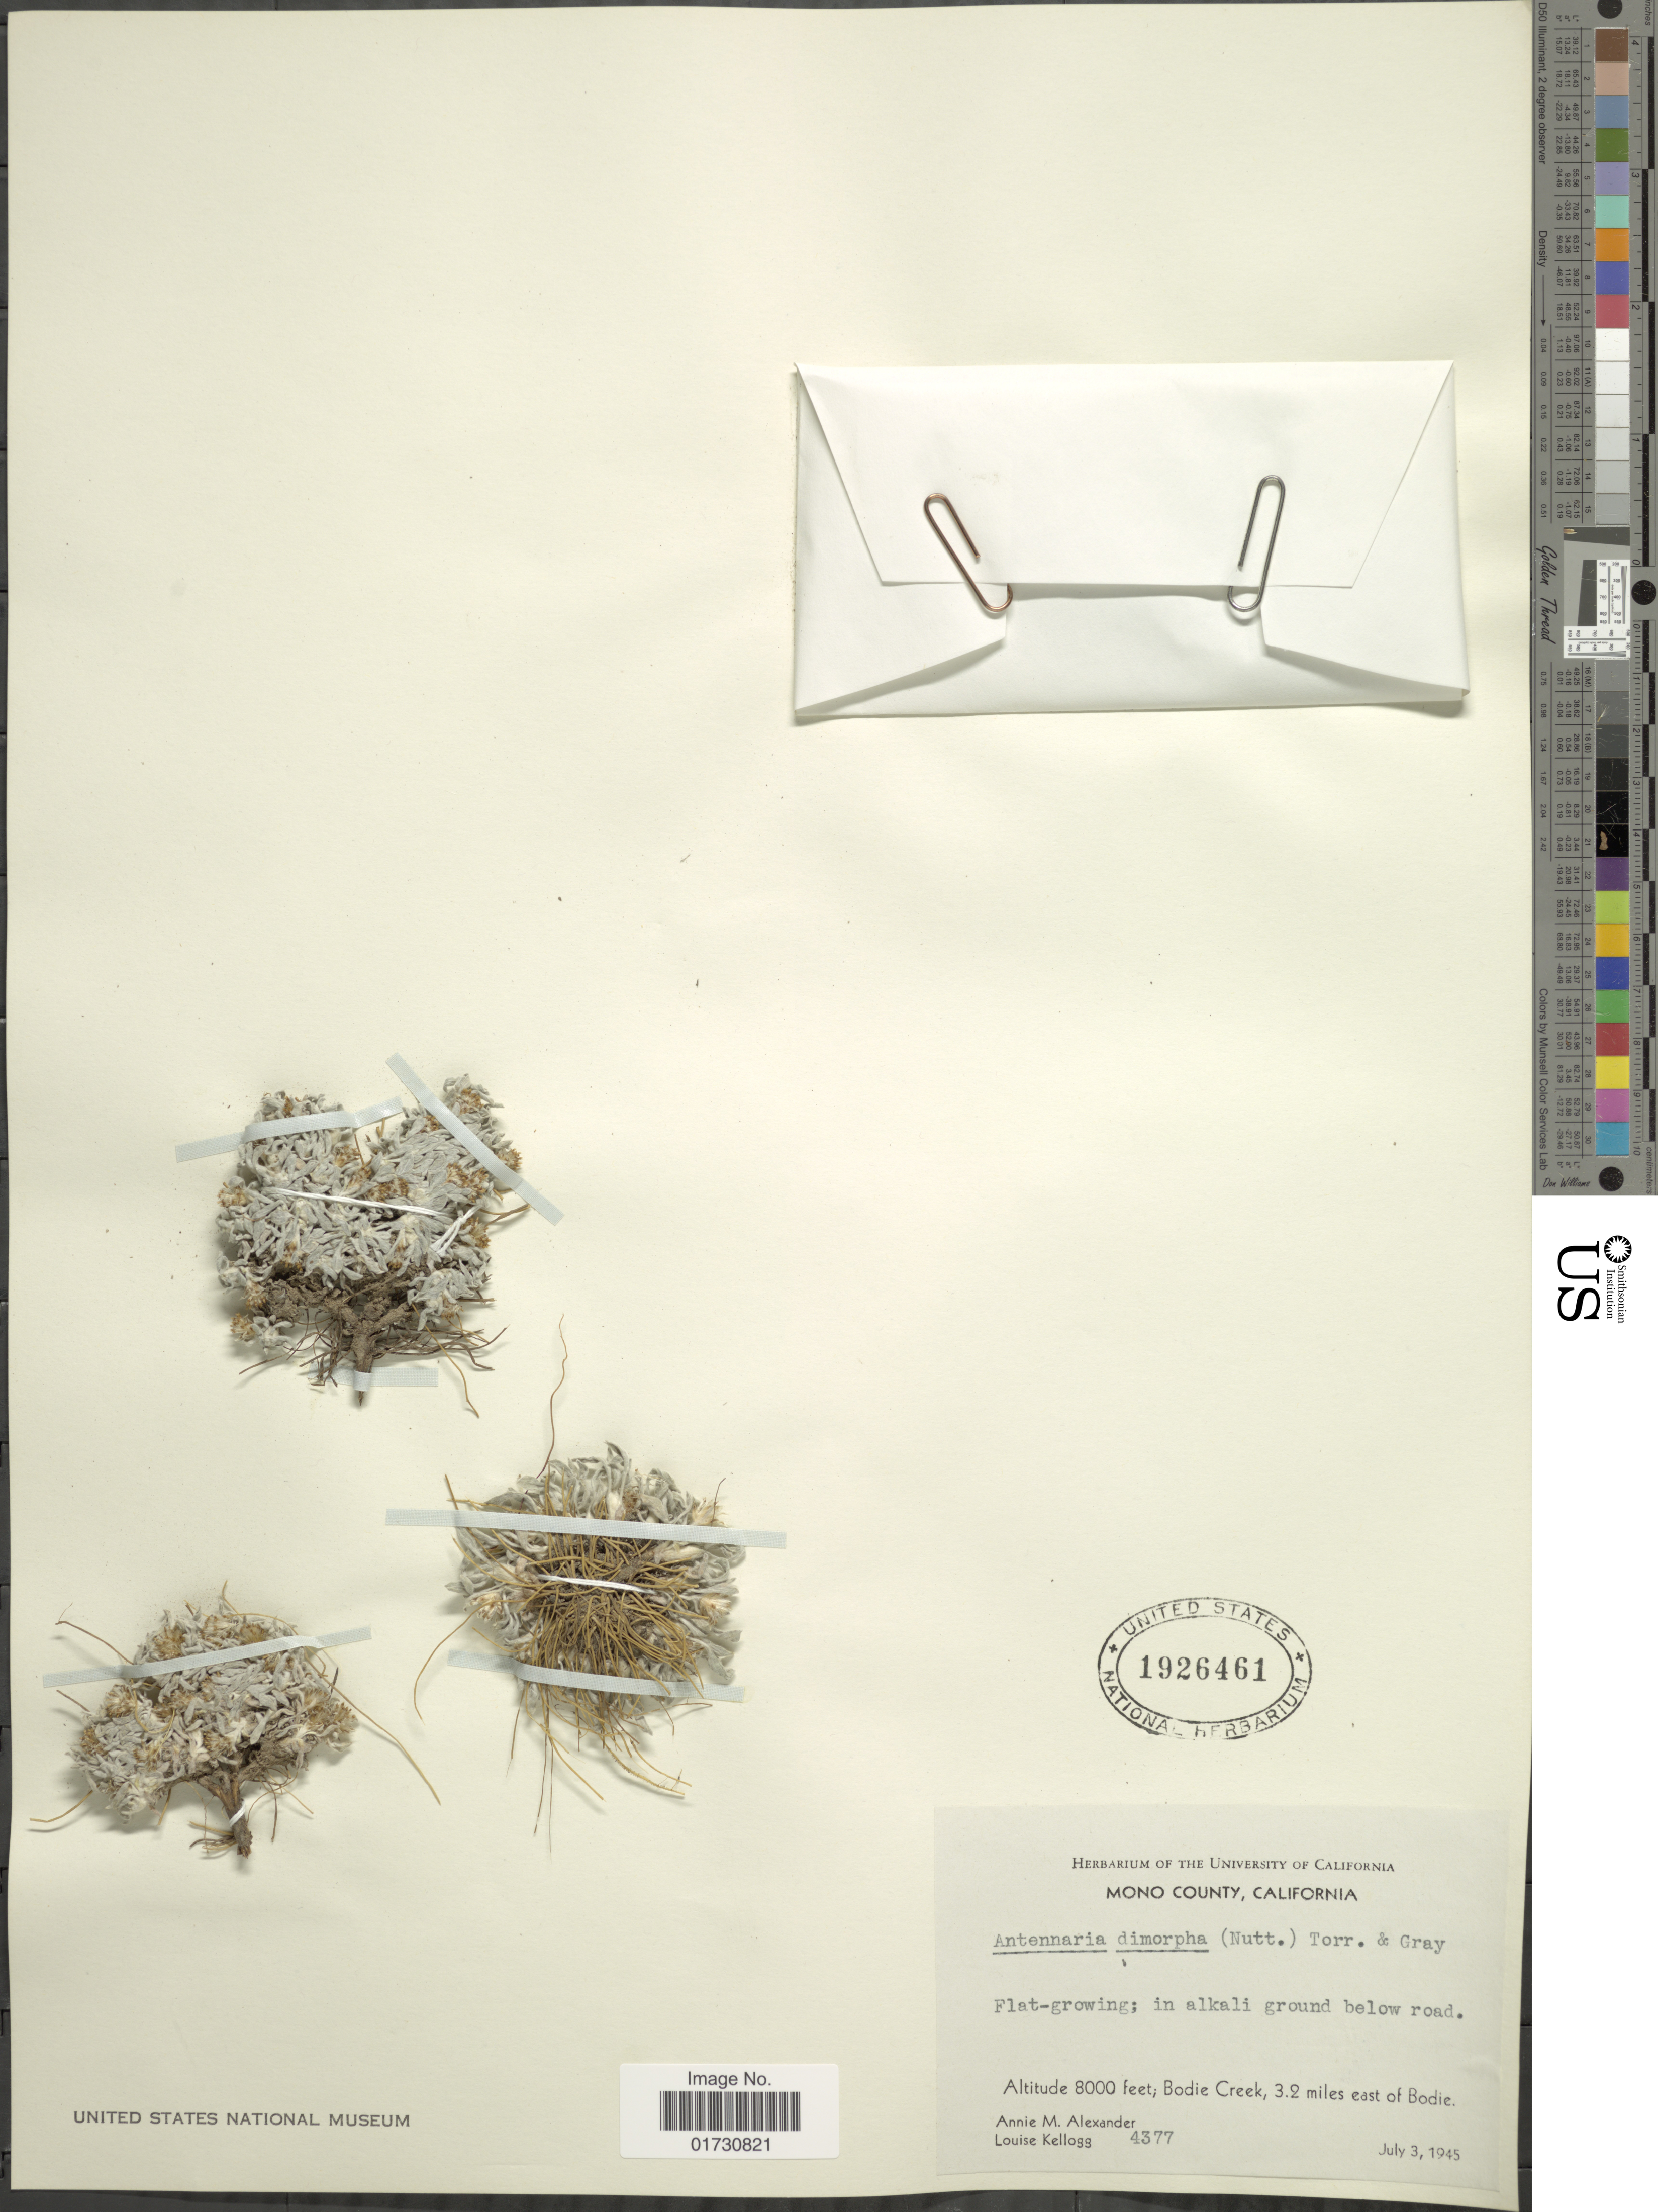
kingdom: Plantae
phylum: Tracheophyta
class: Magnoliopsida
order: Asterales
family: Asteraceae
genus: Antennaria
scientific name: Antennaria dimorpha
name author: (Nutt.) Torr. & A. Gray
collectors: A. M. Alexander & L. Kellogg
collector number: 4377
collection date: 1945-07-03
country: United States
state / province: California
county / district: Mono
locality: Mono County, Bodie Creek, 3.2 miles east of Bodie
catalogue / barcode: US 1926461